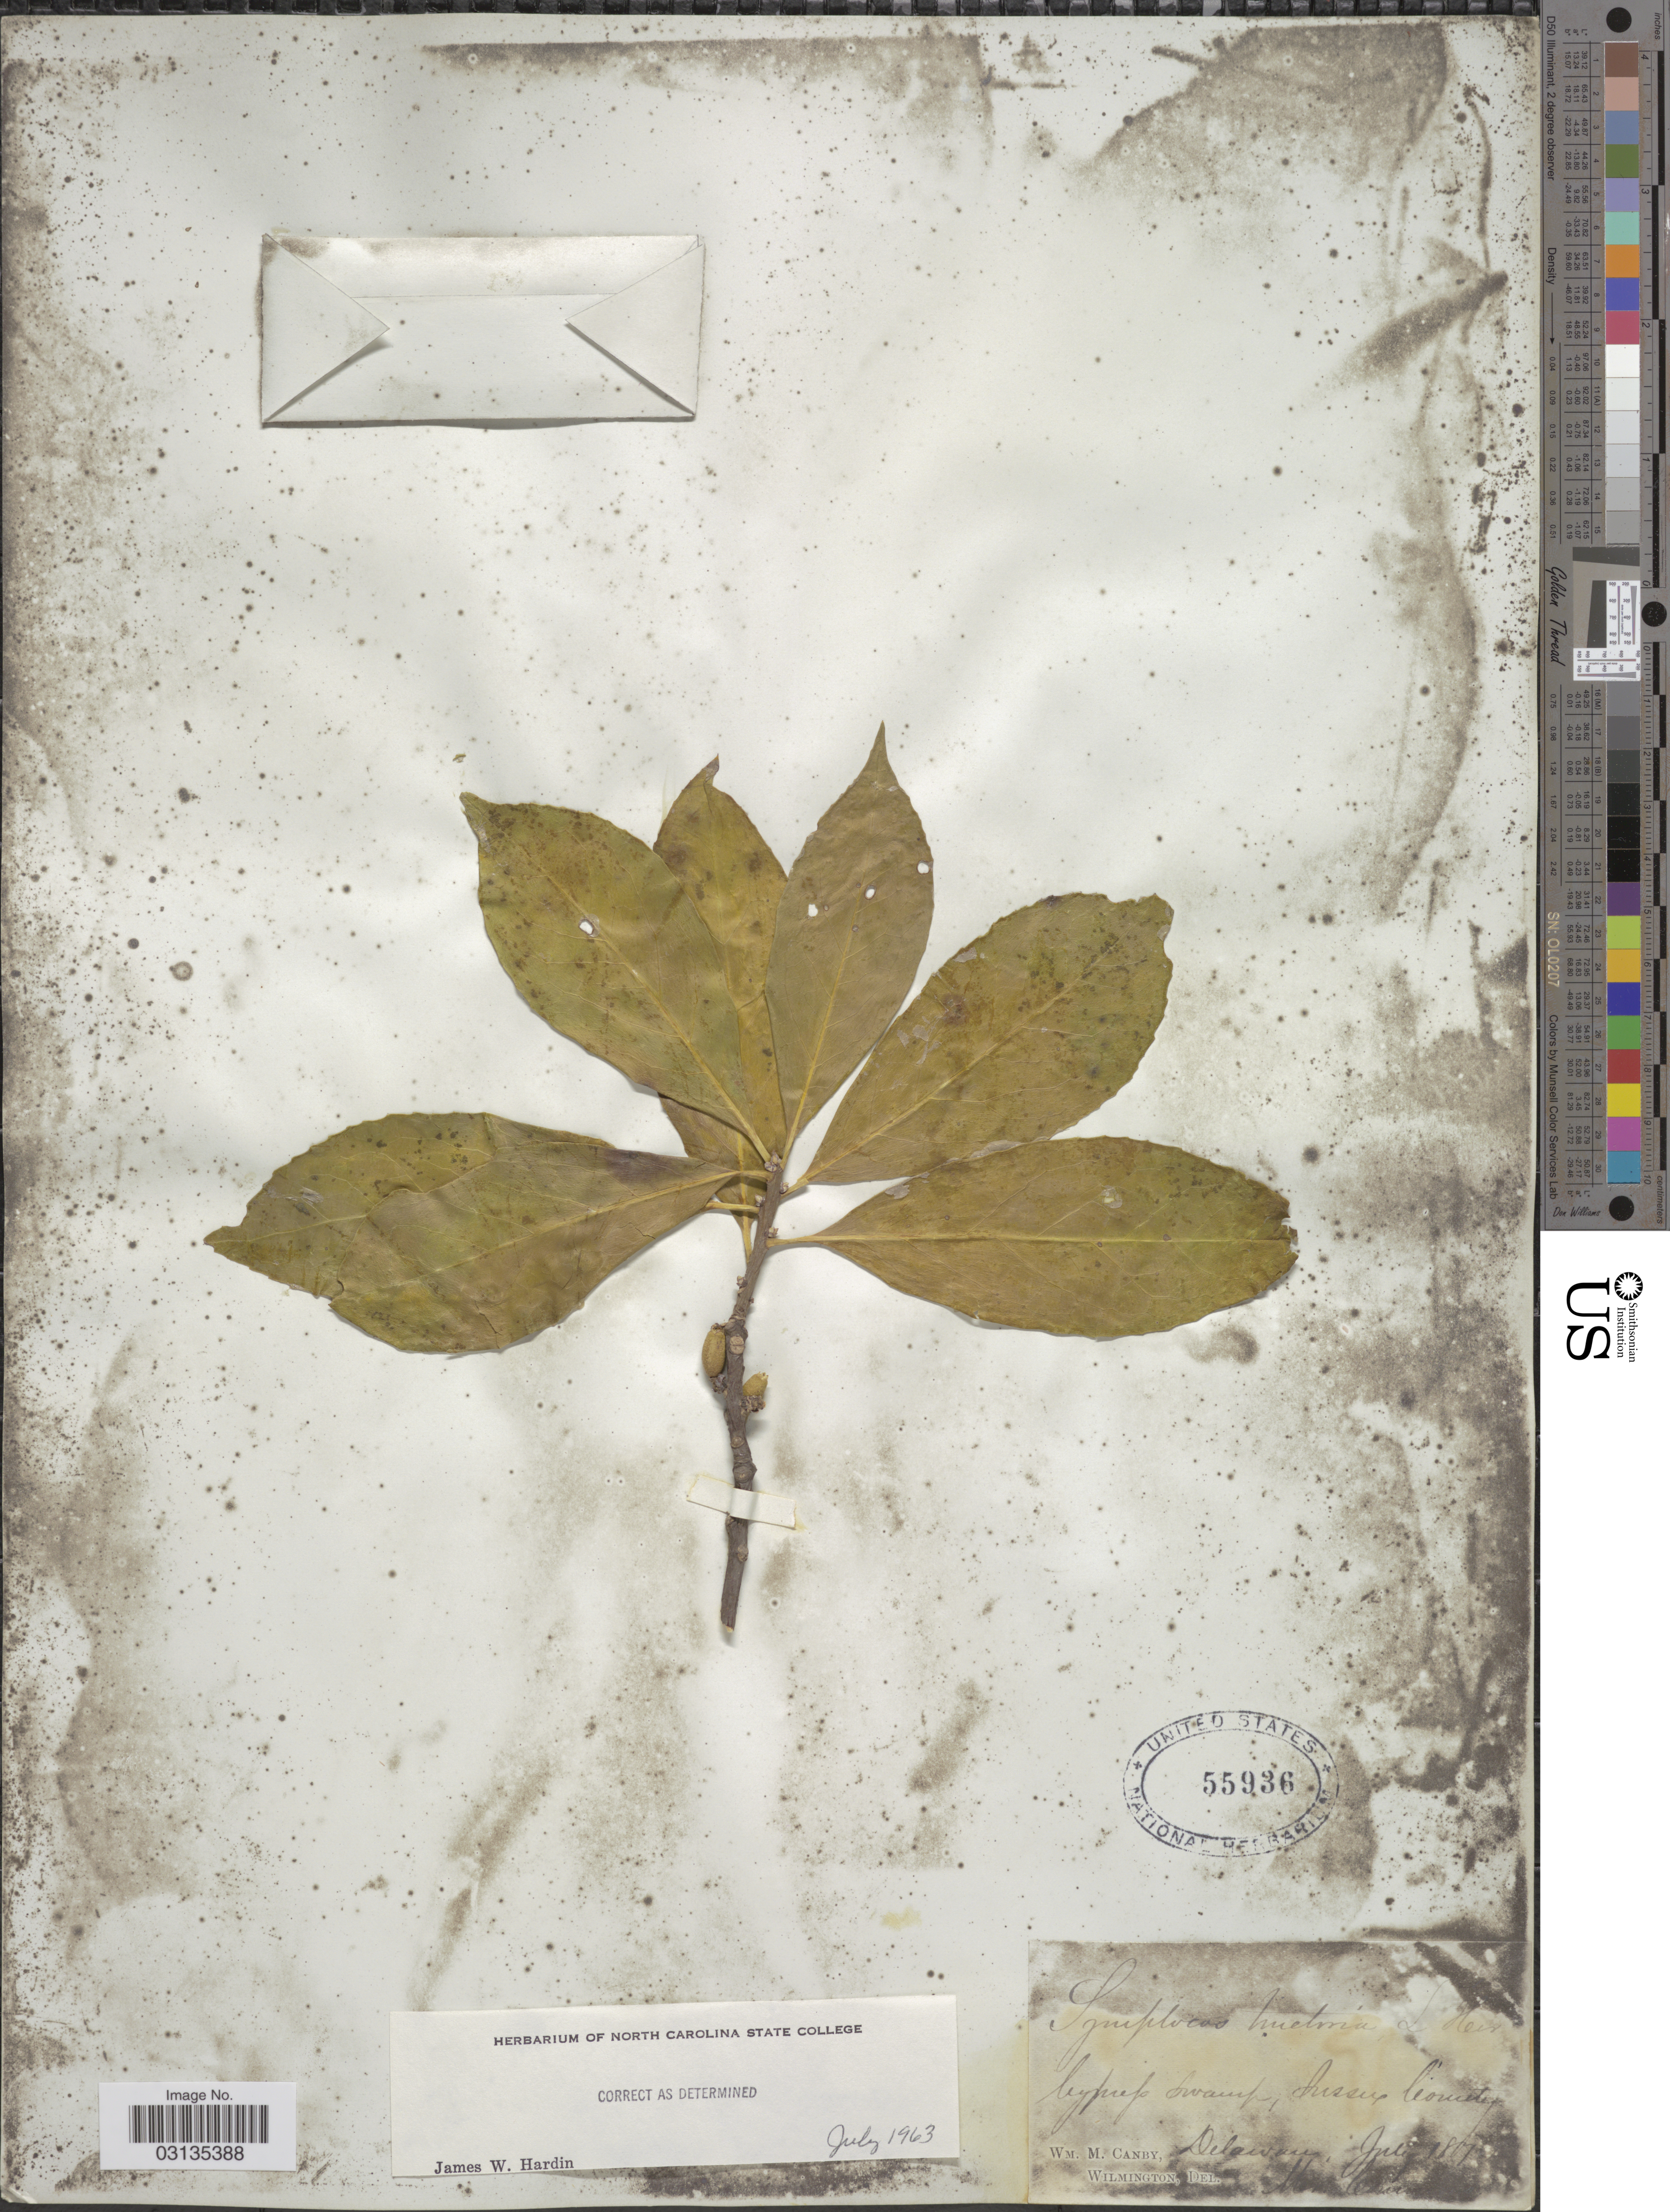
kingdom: Plantae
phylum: Tracheophyta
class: Magnoliopsida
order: Ericales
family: Symplocaceae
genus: Symplocos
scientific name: Symplocos tinctoria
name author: (L.) L'Hér.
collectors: W. M. Canby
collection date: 1807-07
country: United States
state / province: Delaware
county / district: Sussex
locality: Cypress Swamp, Sussex County.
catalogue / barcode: US 55936